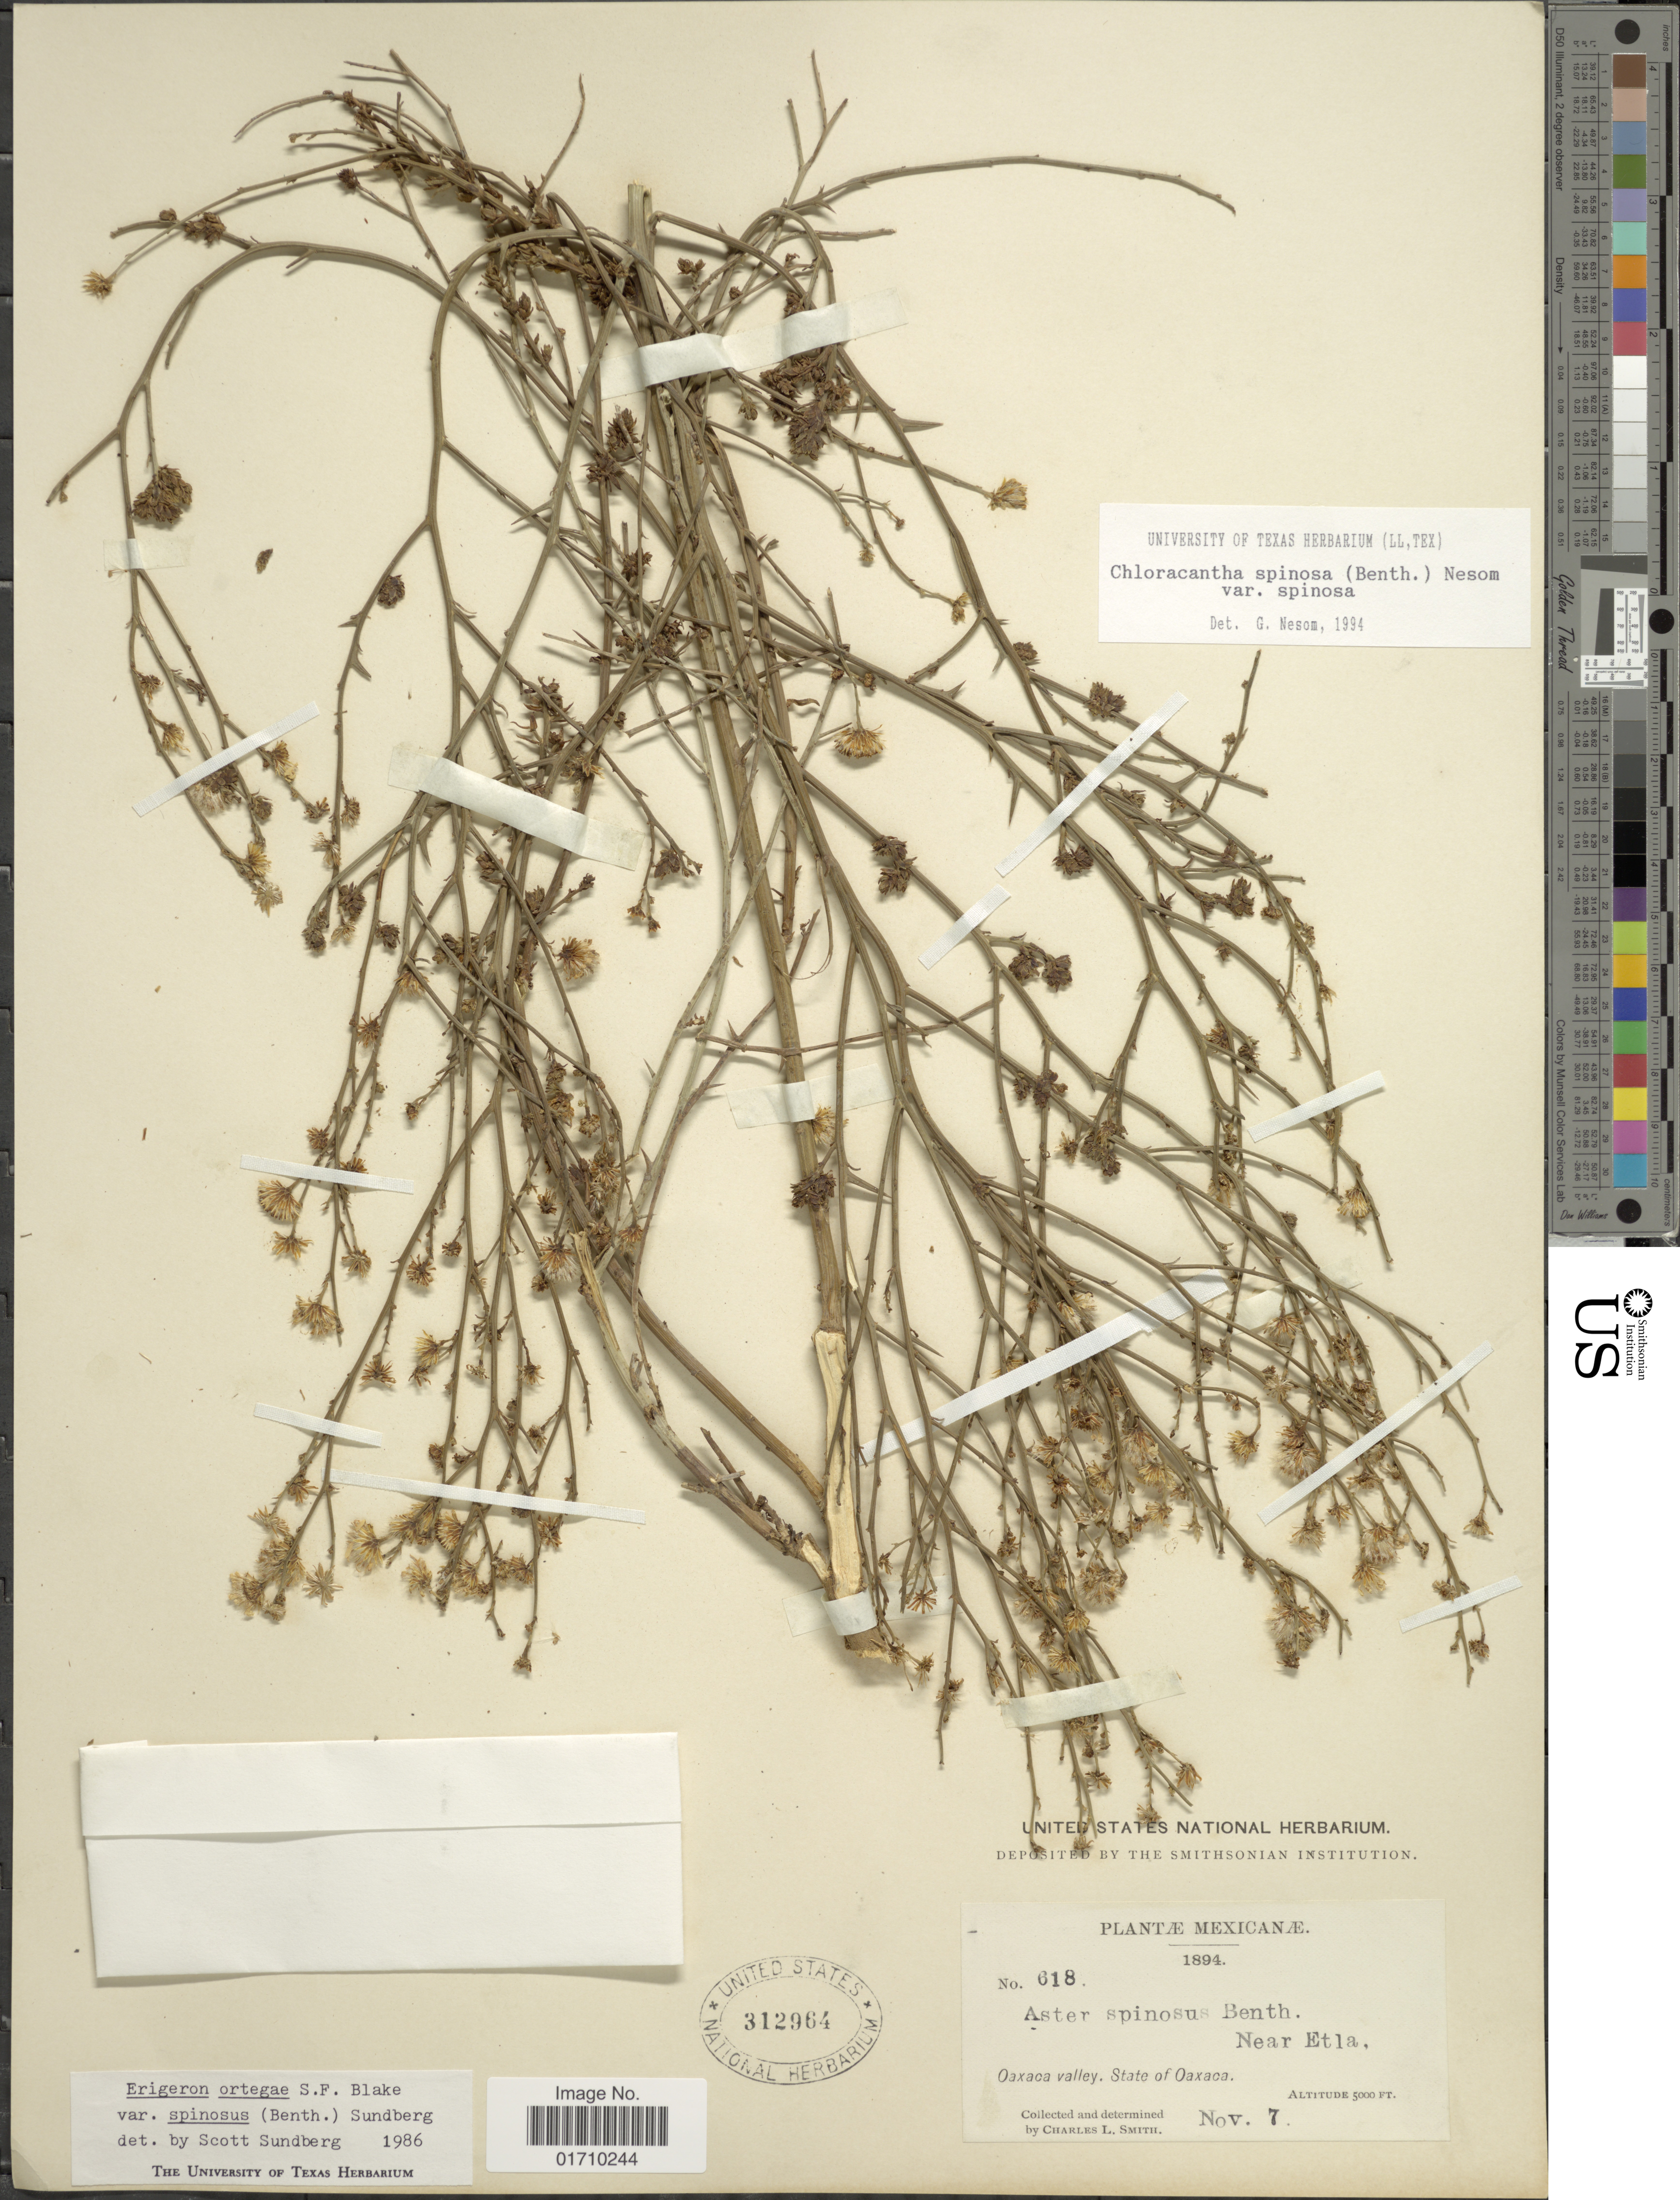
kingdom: Plantae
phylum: Tracheophyta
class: Magnoliopsida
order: Asterales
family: Asteraceae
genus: Chloracantha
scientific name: Chloracantha spinosa var. spinosa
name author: (Benth.) G.L. Nesom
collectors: C. L. Smith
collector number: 618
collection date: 1894-11-07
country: Mexico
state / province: Oaxaca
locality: Near Etla, Oaxaca valley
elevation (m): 1524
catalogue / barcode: US 312964